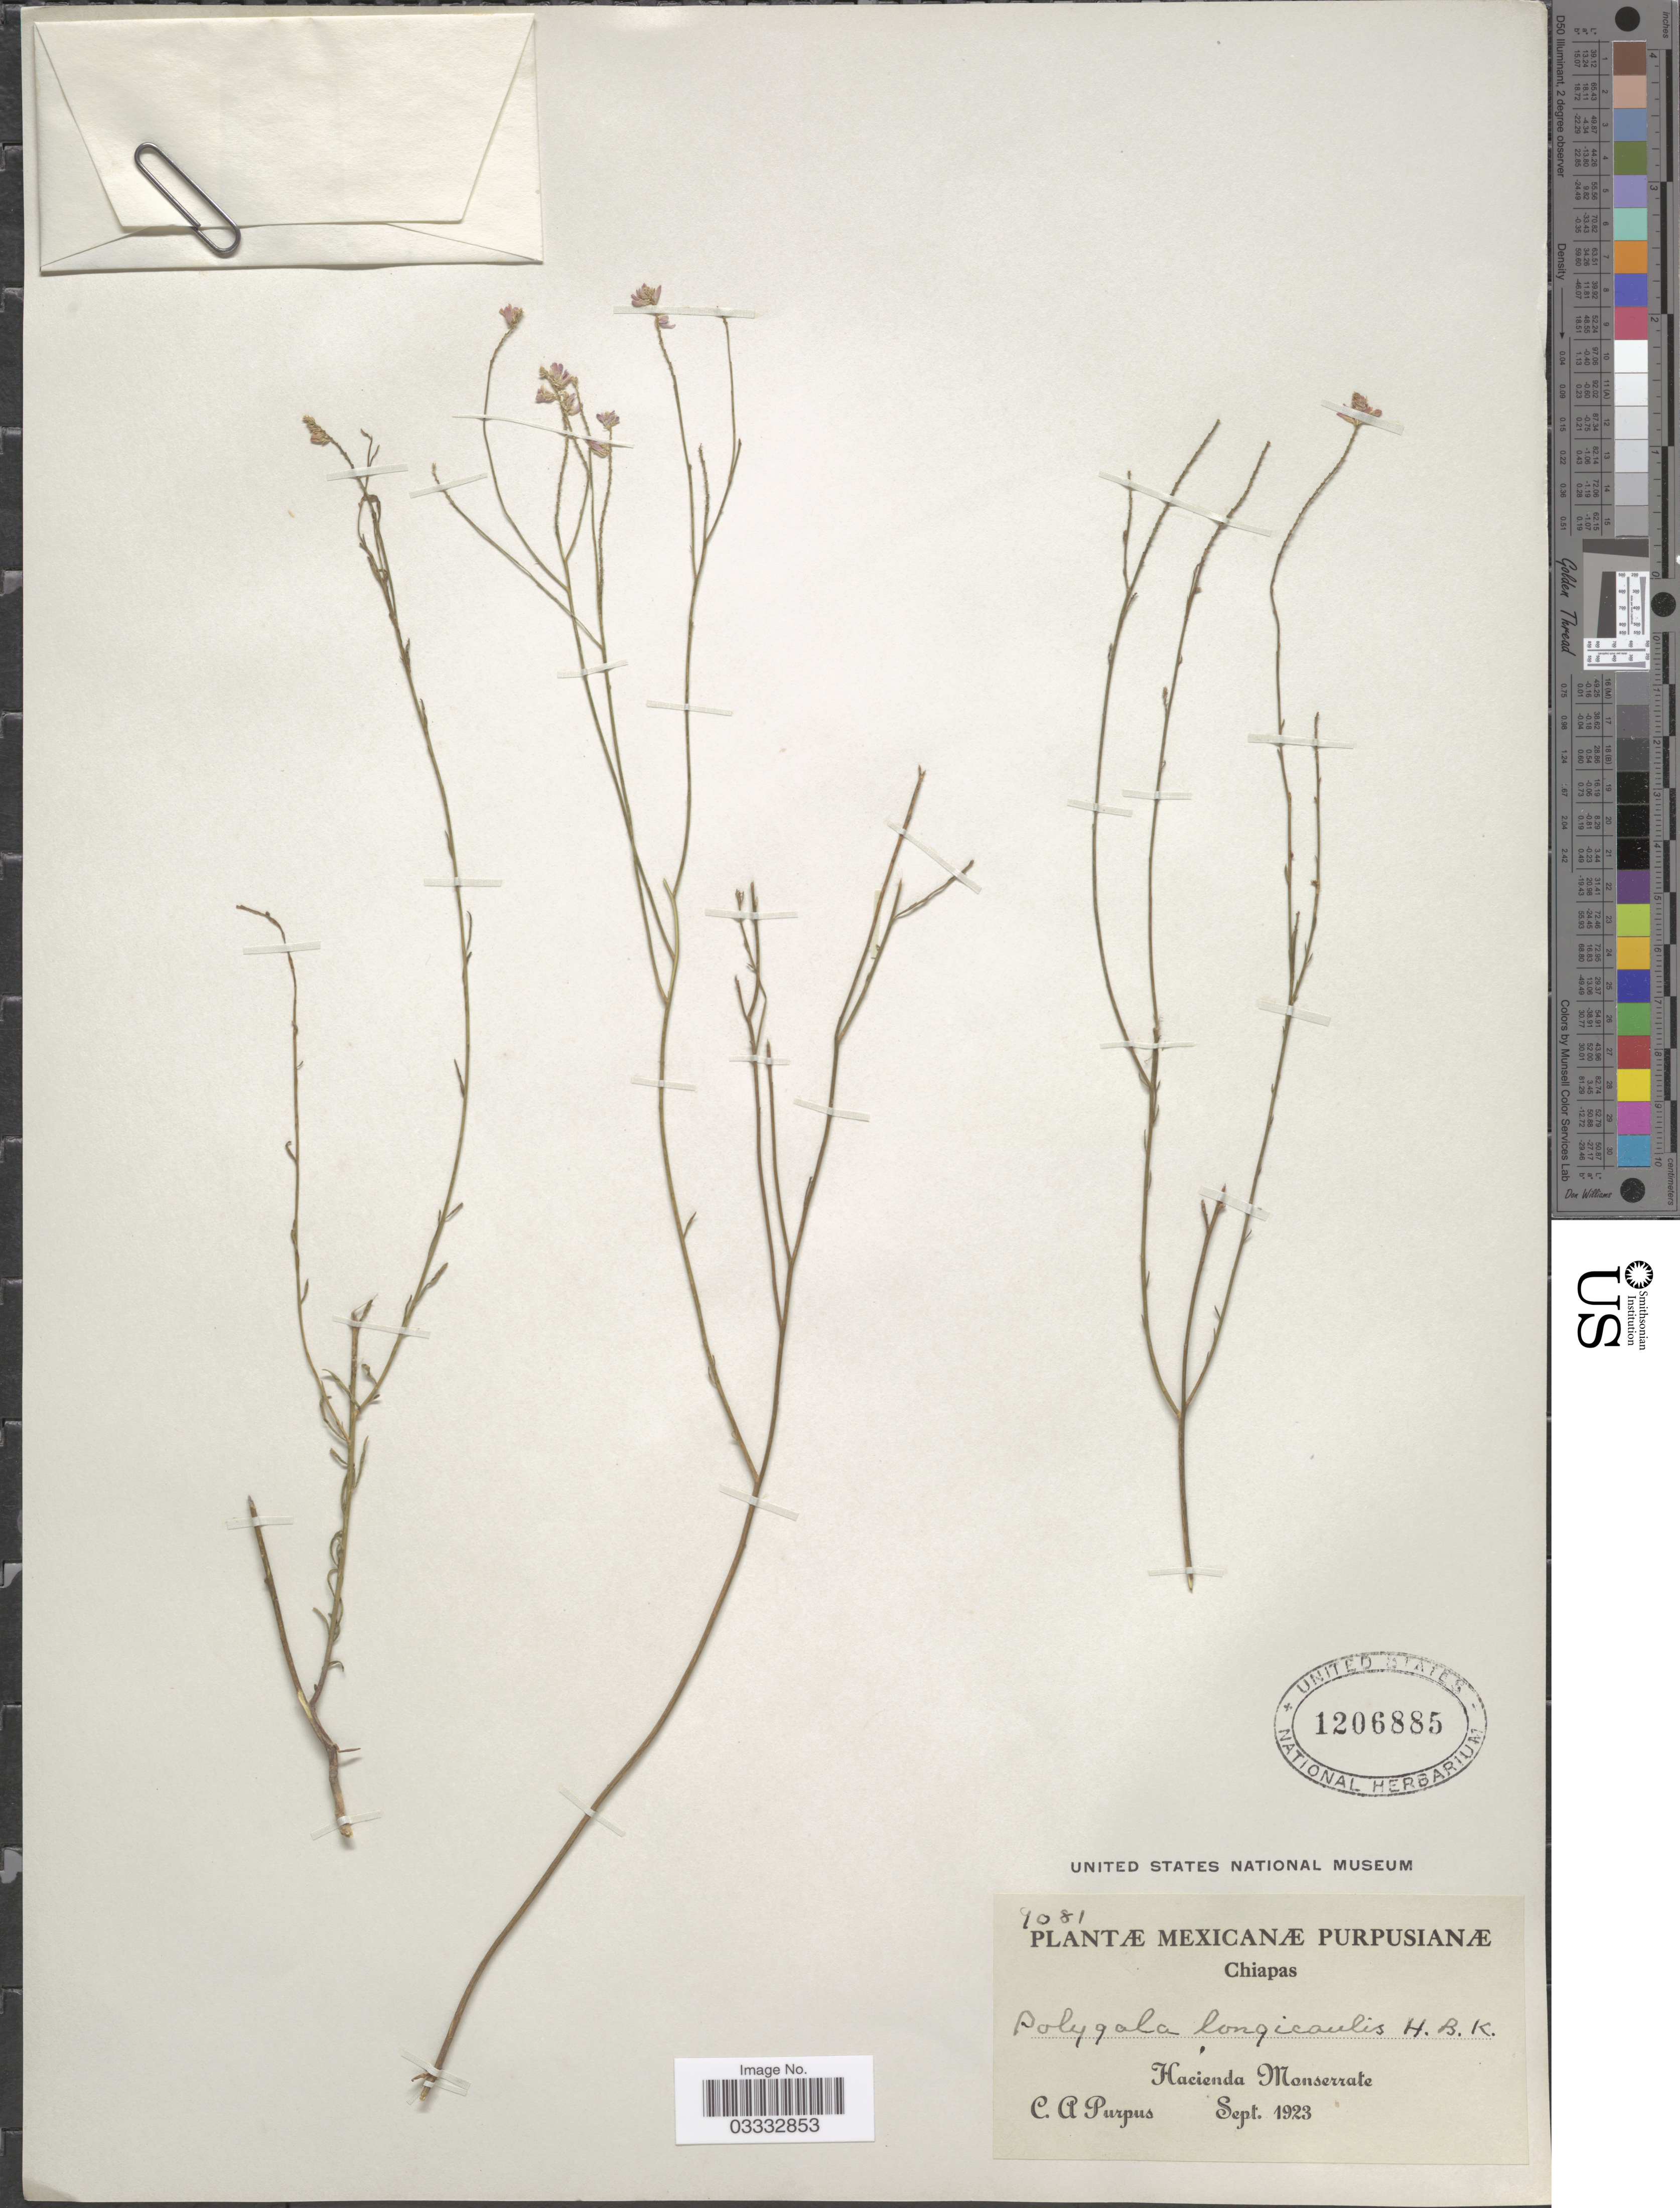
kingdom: Plantae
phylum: Tracheophyta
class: Magnoliopsida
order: Fabales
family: Polygalaceae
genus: Polygala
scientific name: Polygala longicaulis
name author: Kunth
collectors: C. A. Purpus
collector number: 9081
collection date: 1923-09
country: Mexico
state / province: Chiapas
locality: Hacienda Monserrate.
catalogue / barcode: US 1206885